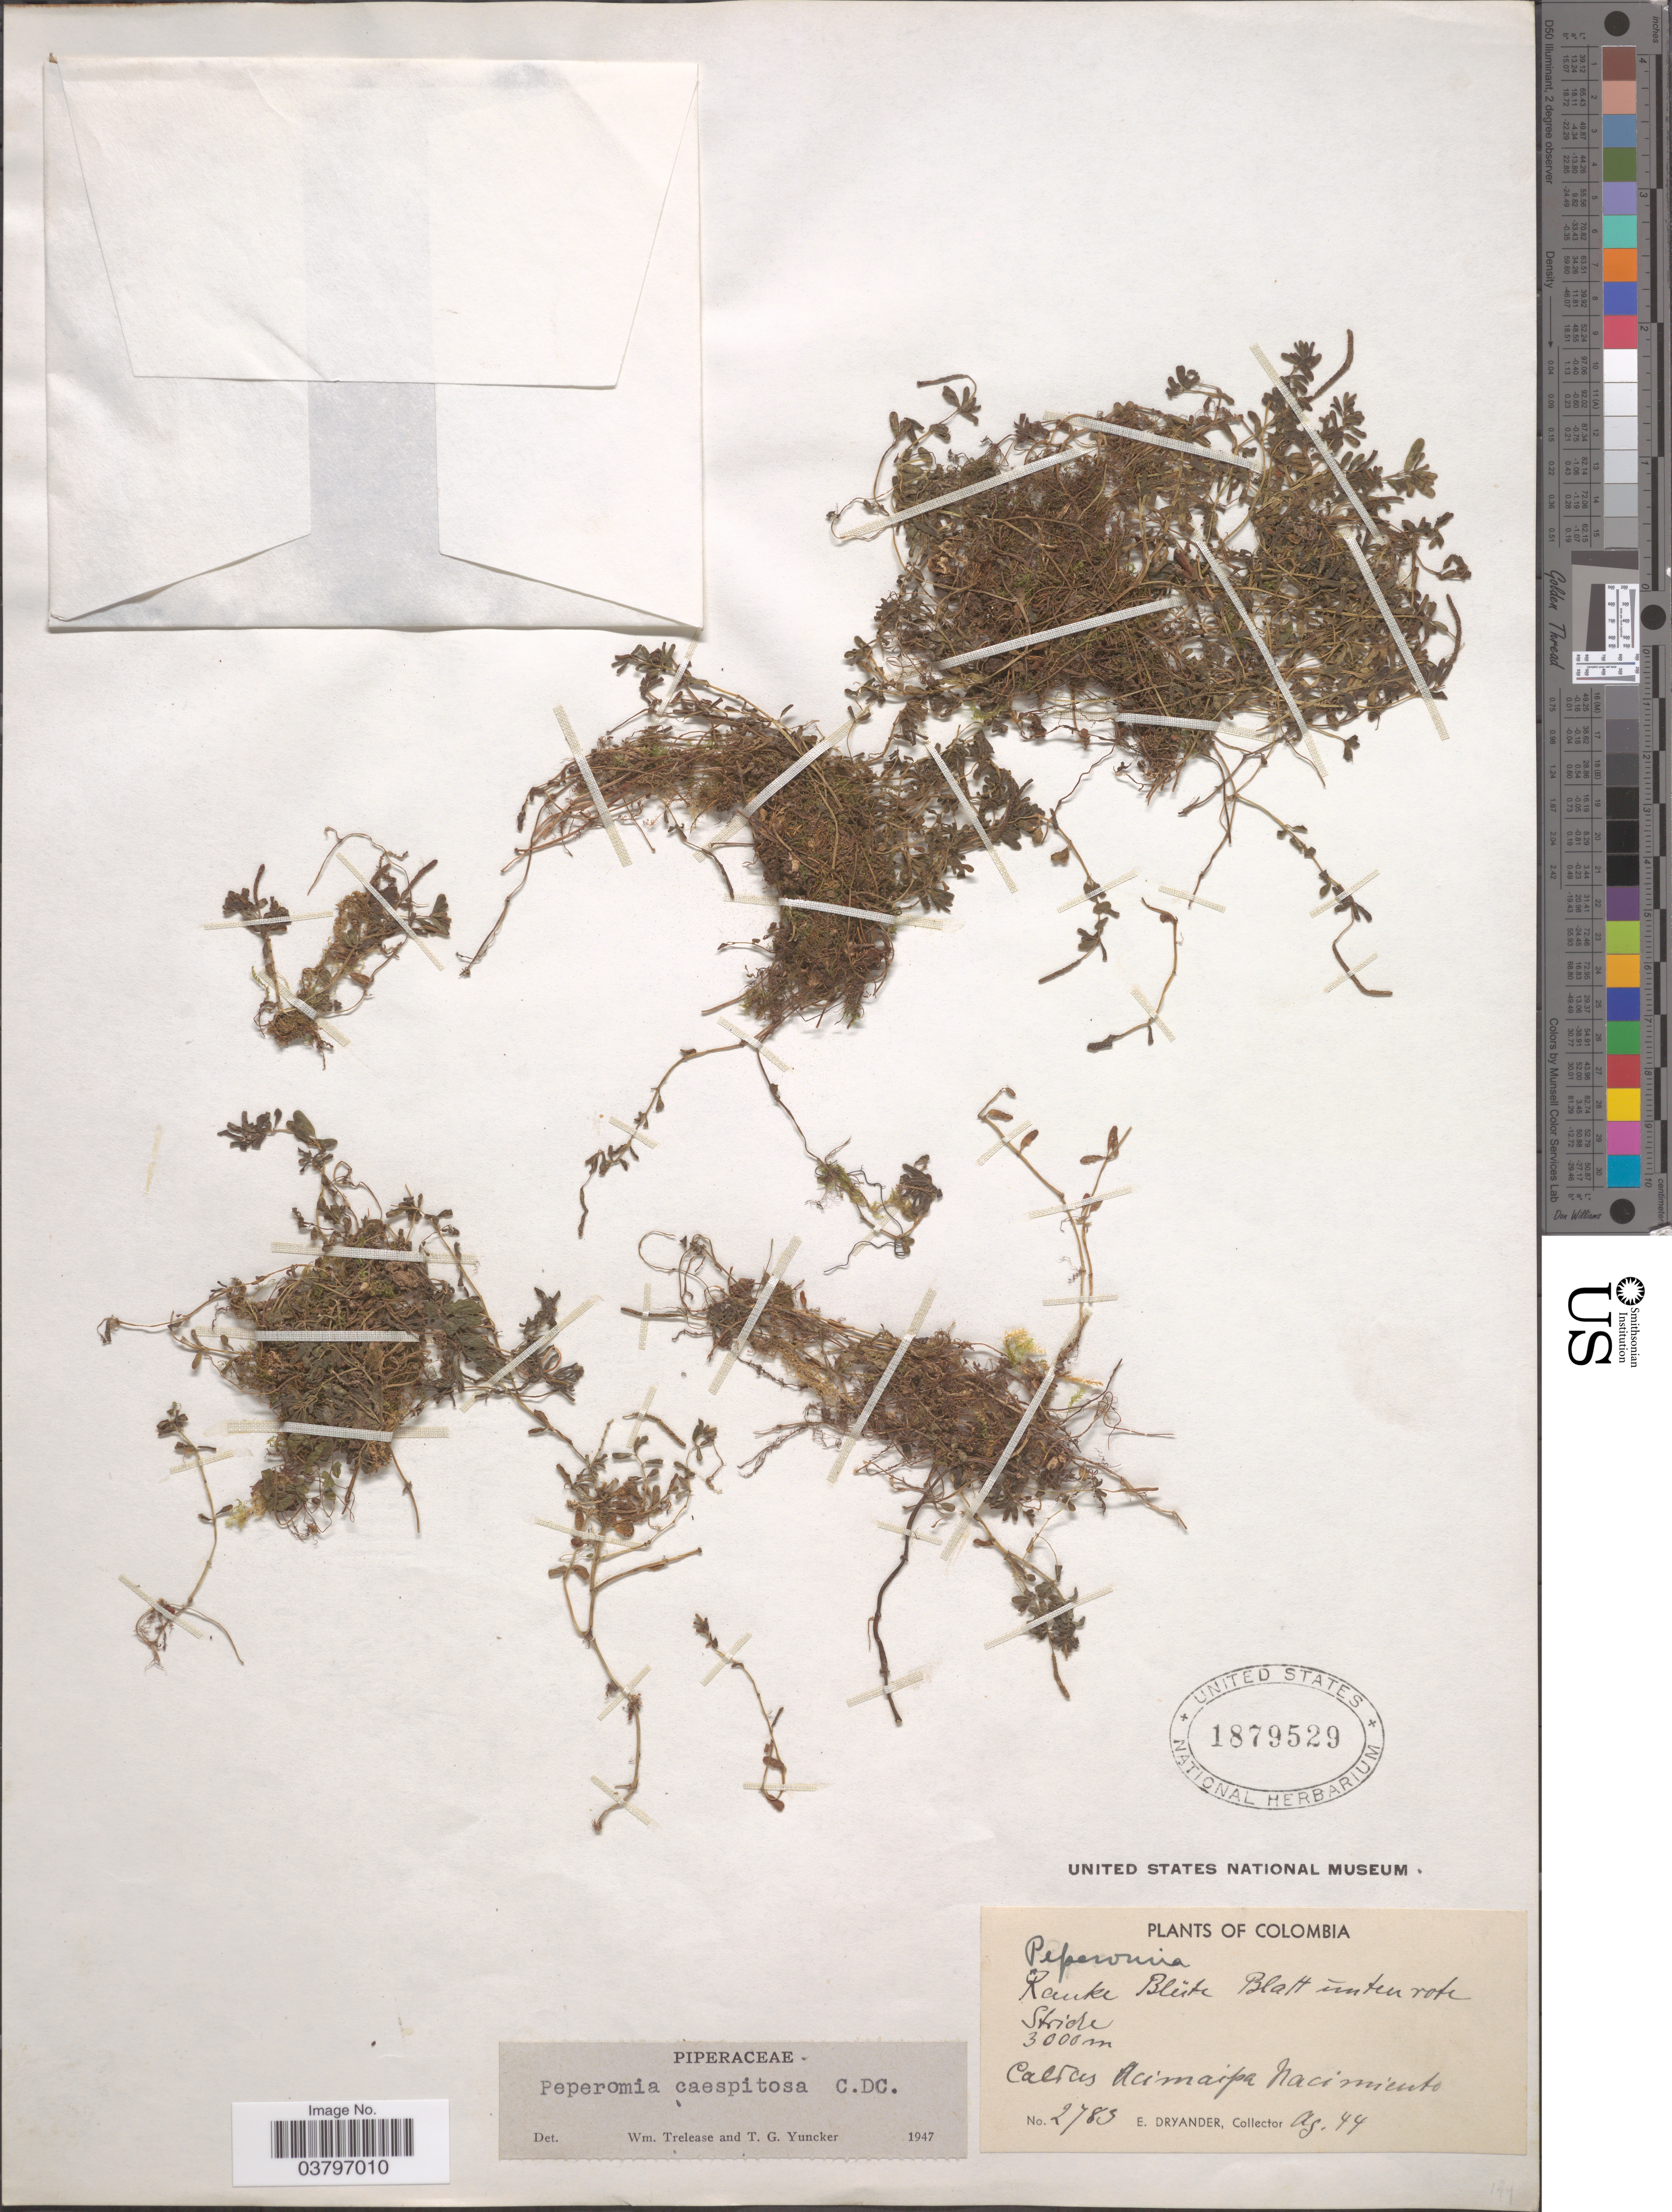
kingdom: Plantae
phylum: Tracheophyta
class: Magnoliopsida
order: Piperales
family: Piperaceae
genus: Peperomia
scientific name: Peperomia caespitosa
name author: C. DC.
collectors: E. Dryander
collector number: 2783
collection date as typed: Transcribed d/m/y: /8/44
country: Colombia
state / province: Caldas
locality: Acimaipa Nacimiento.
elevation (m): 3000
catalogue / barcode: US 1879529